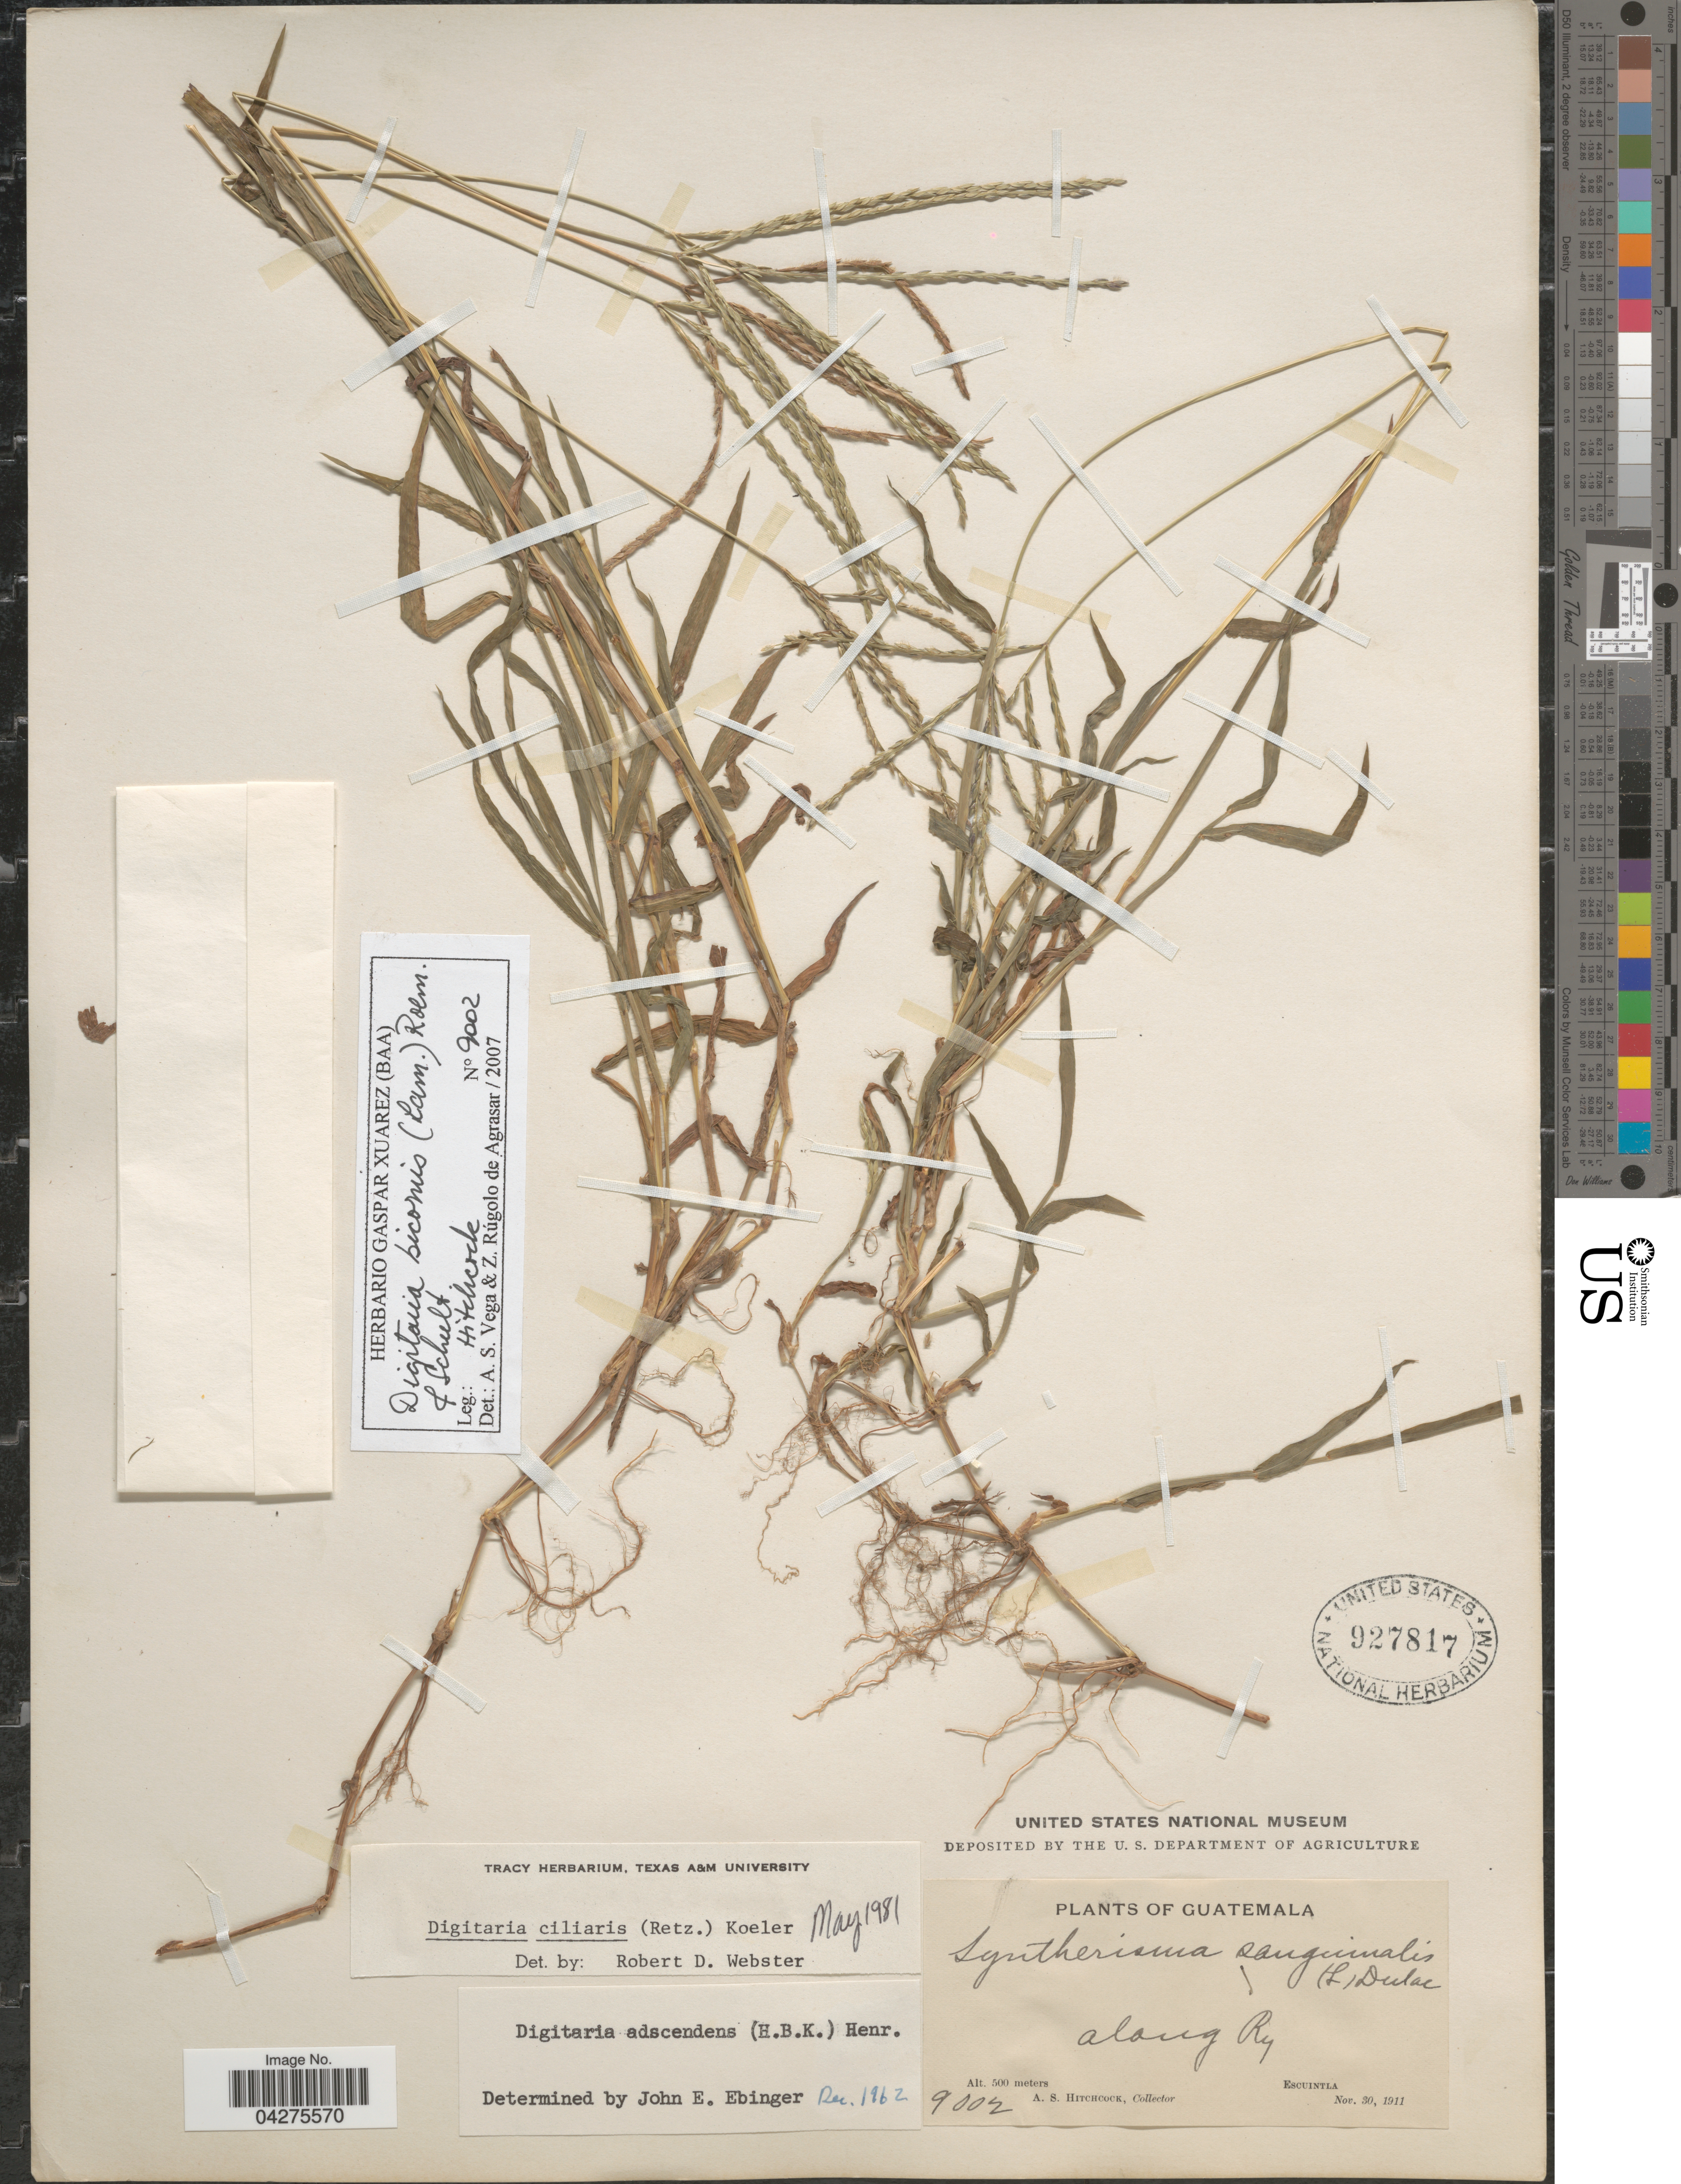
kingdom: Plantae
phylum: Tracheophyta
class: Liliopsida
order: Poales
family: Poaceae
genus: Digitaria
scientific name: Digitaria bicornis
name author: (Lam.) Roem. & Schult.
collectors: A. S. Hitchcock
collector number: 9002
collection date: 1911-11-30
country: Guatemala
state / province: Escuintla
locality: Along Ry.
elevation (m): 500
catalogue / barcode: US 927817